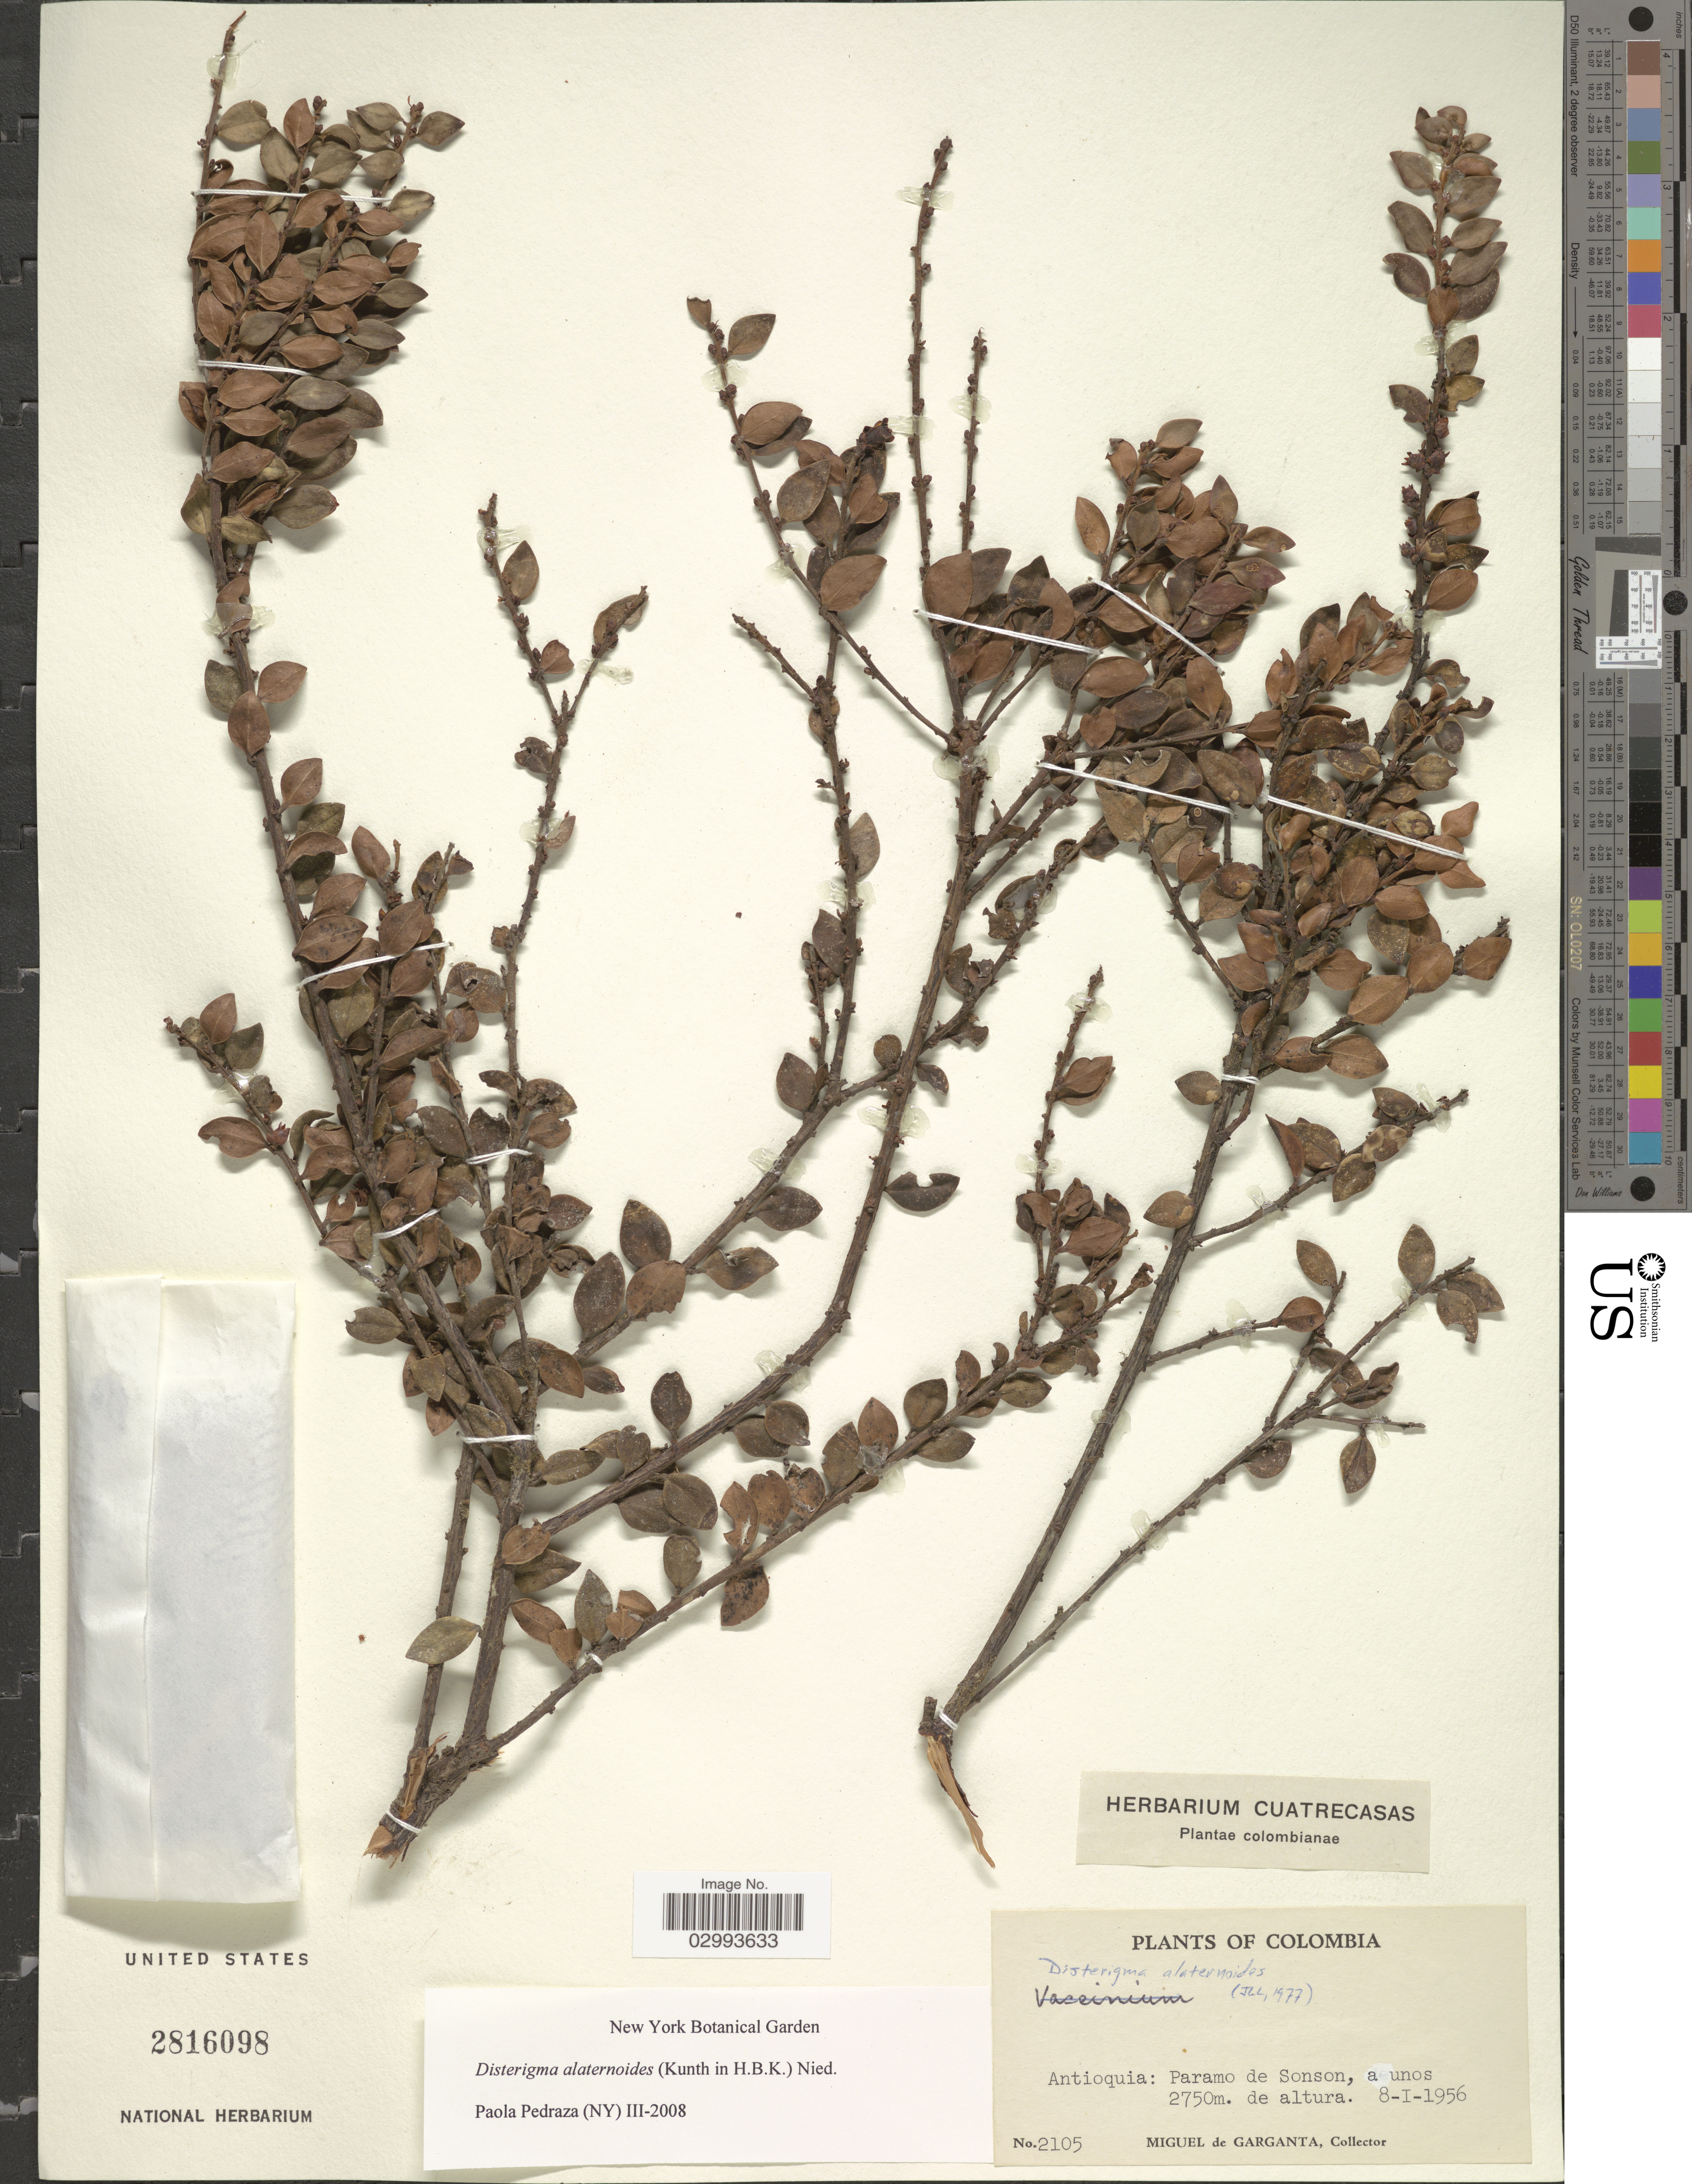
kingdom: Plantae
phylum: Tracheophyta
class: Magnoliopsida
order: Ericales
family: Ericaceae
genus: Disterigma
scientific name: Disterigma alaternoides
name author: (Kunth) Nied.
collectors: M. Garganta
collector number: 2105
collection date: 1956-01-08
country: Colombia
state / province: Antioquia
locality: Paramo de Sonson, a unos.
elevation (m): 2750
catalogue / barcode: US 2816098